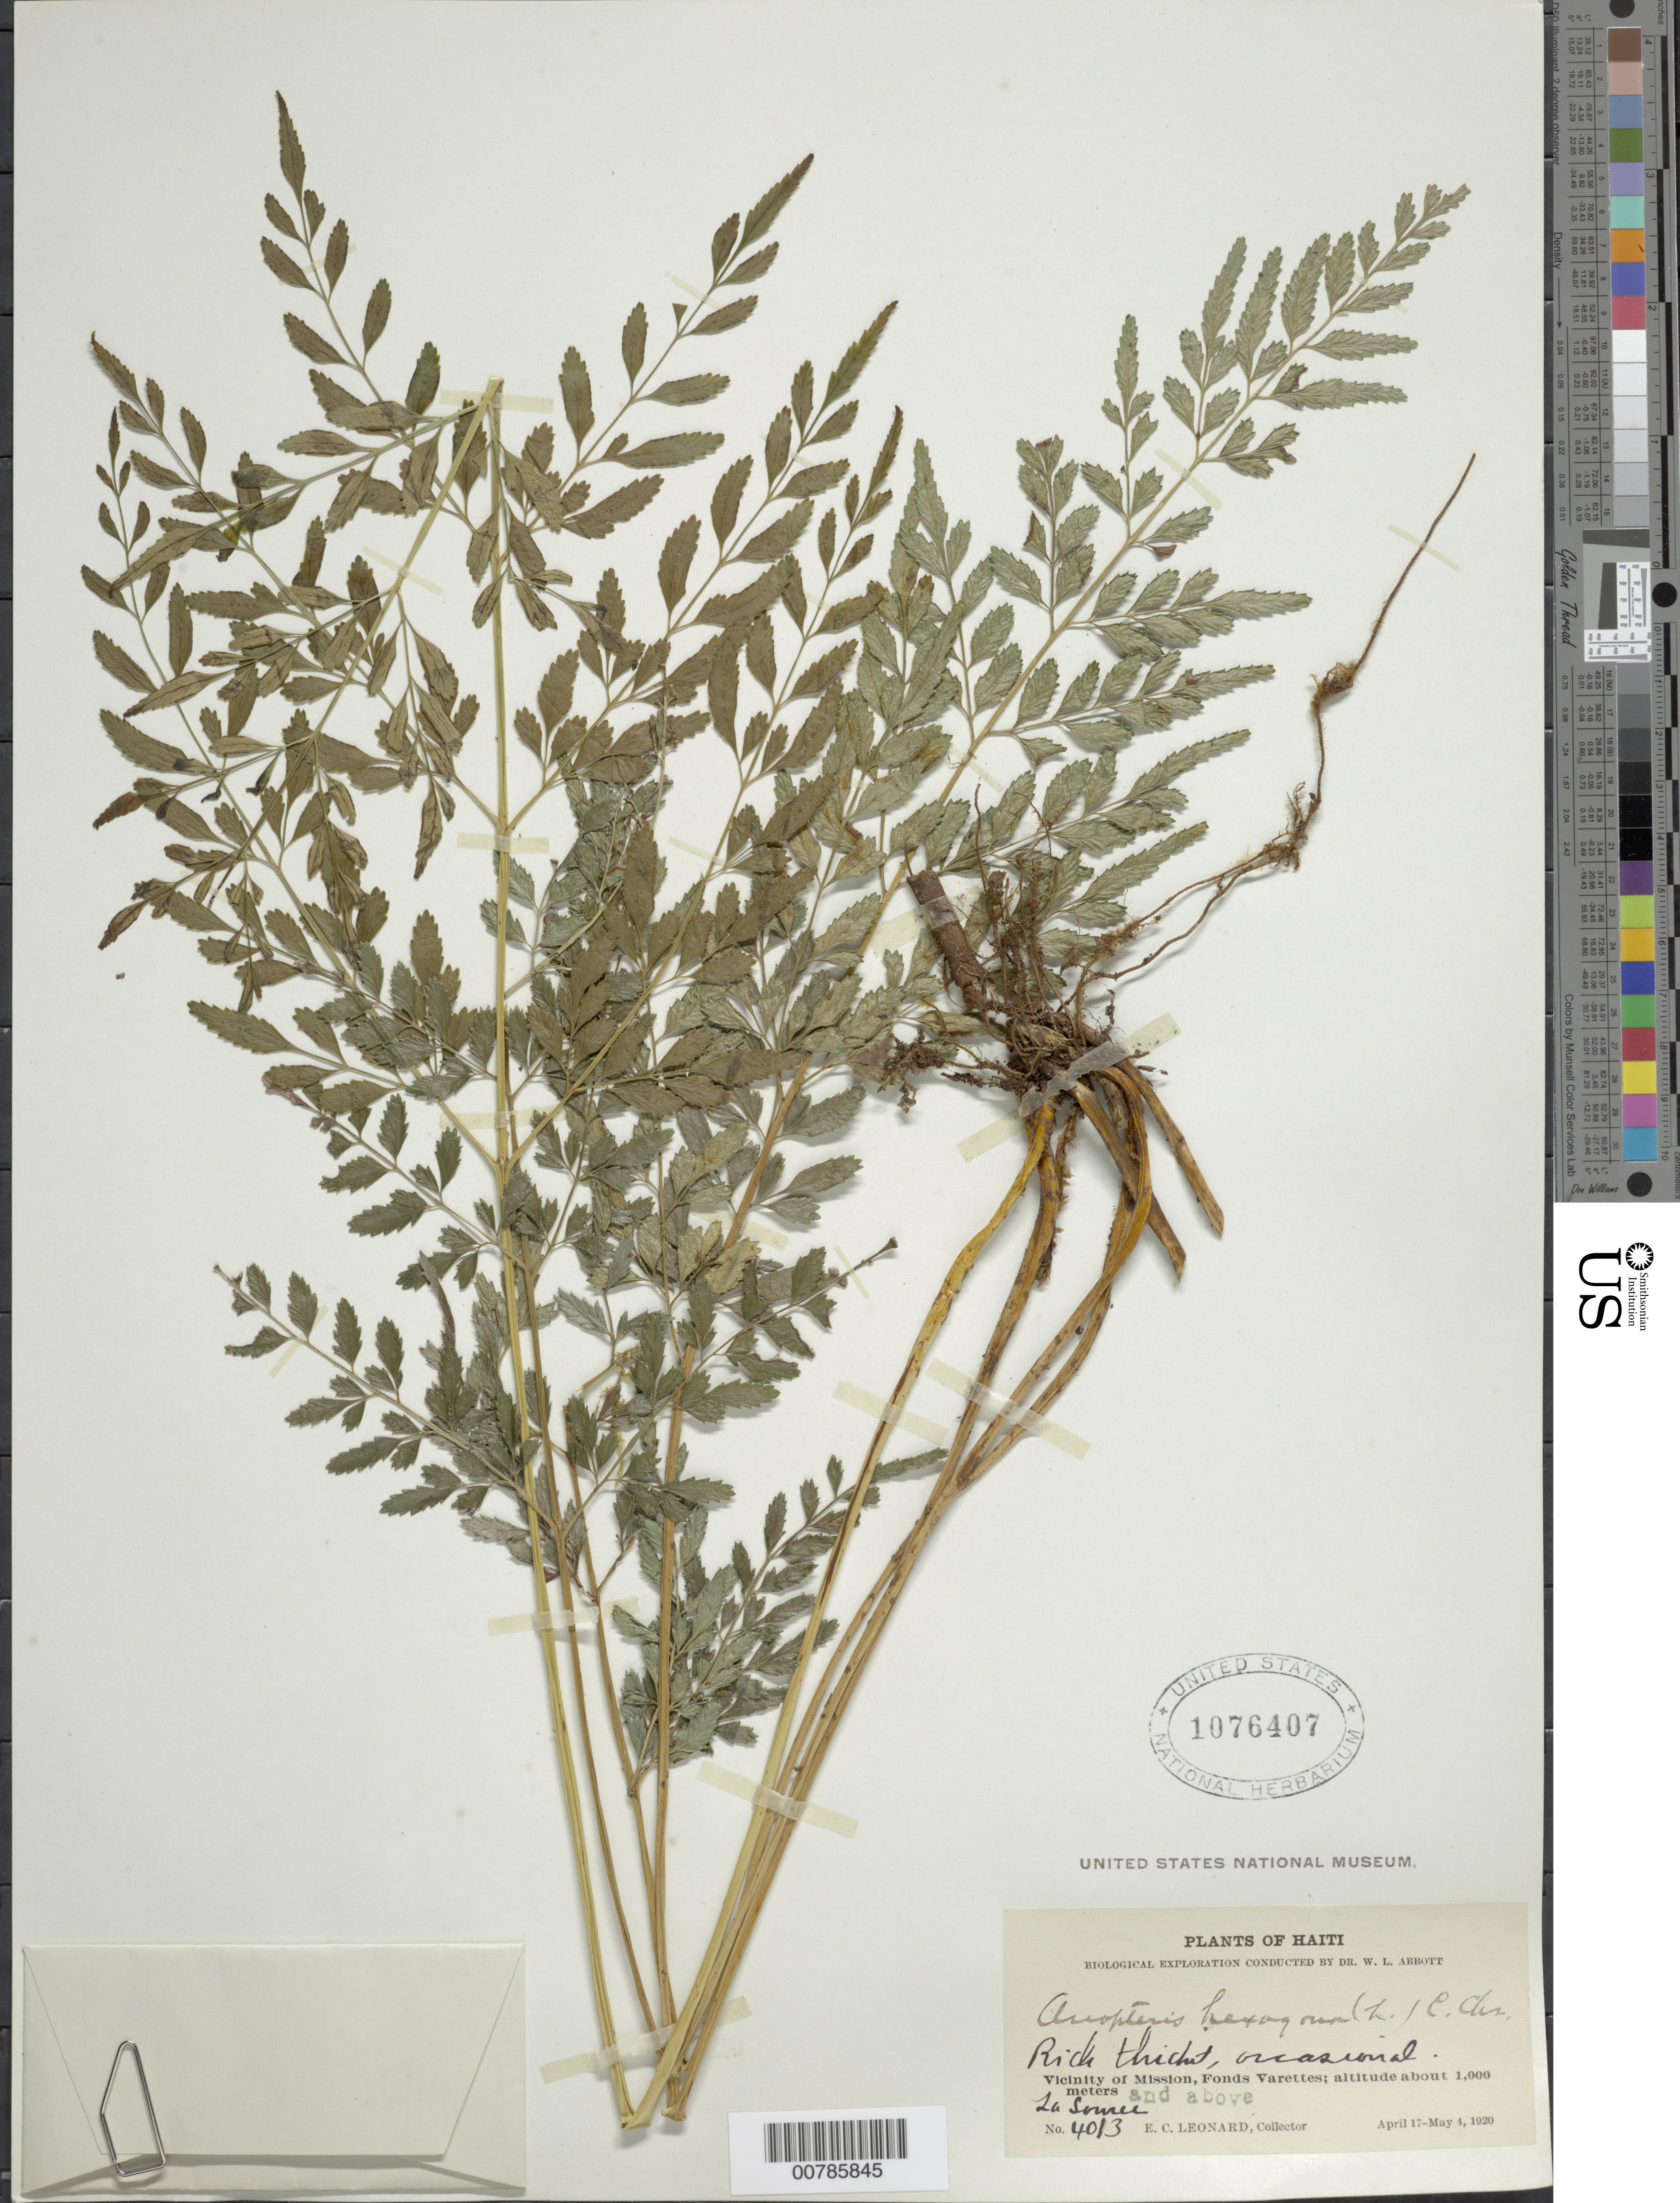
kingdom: Plantae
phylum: Tracheophyta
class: Polypodiopsida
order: Polypodiales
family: Pteridaceae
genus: Pteris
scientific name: Pteris hexagona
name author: (L.) Proctor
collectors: E. C. Leonard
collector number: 4013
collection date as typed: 17 Apr 1920 04 May 1920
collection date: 1920-04-17/1920-05-04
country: Haiti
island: Hispaniola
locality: Mission, vicinity; Fonds Varettes and above La Source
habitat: Rich thicket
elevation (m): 1000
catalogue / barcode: US 1076407